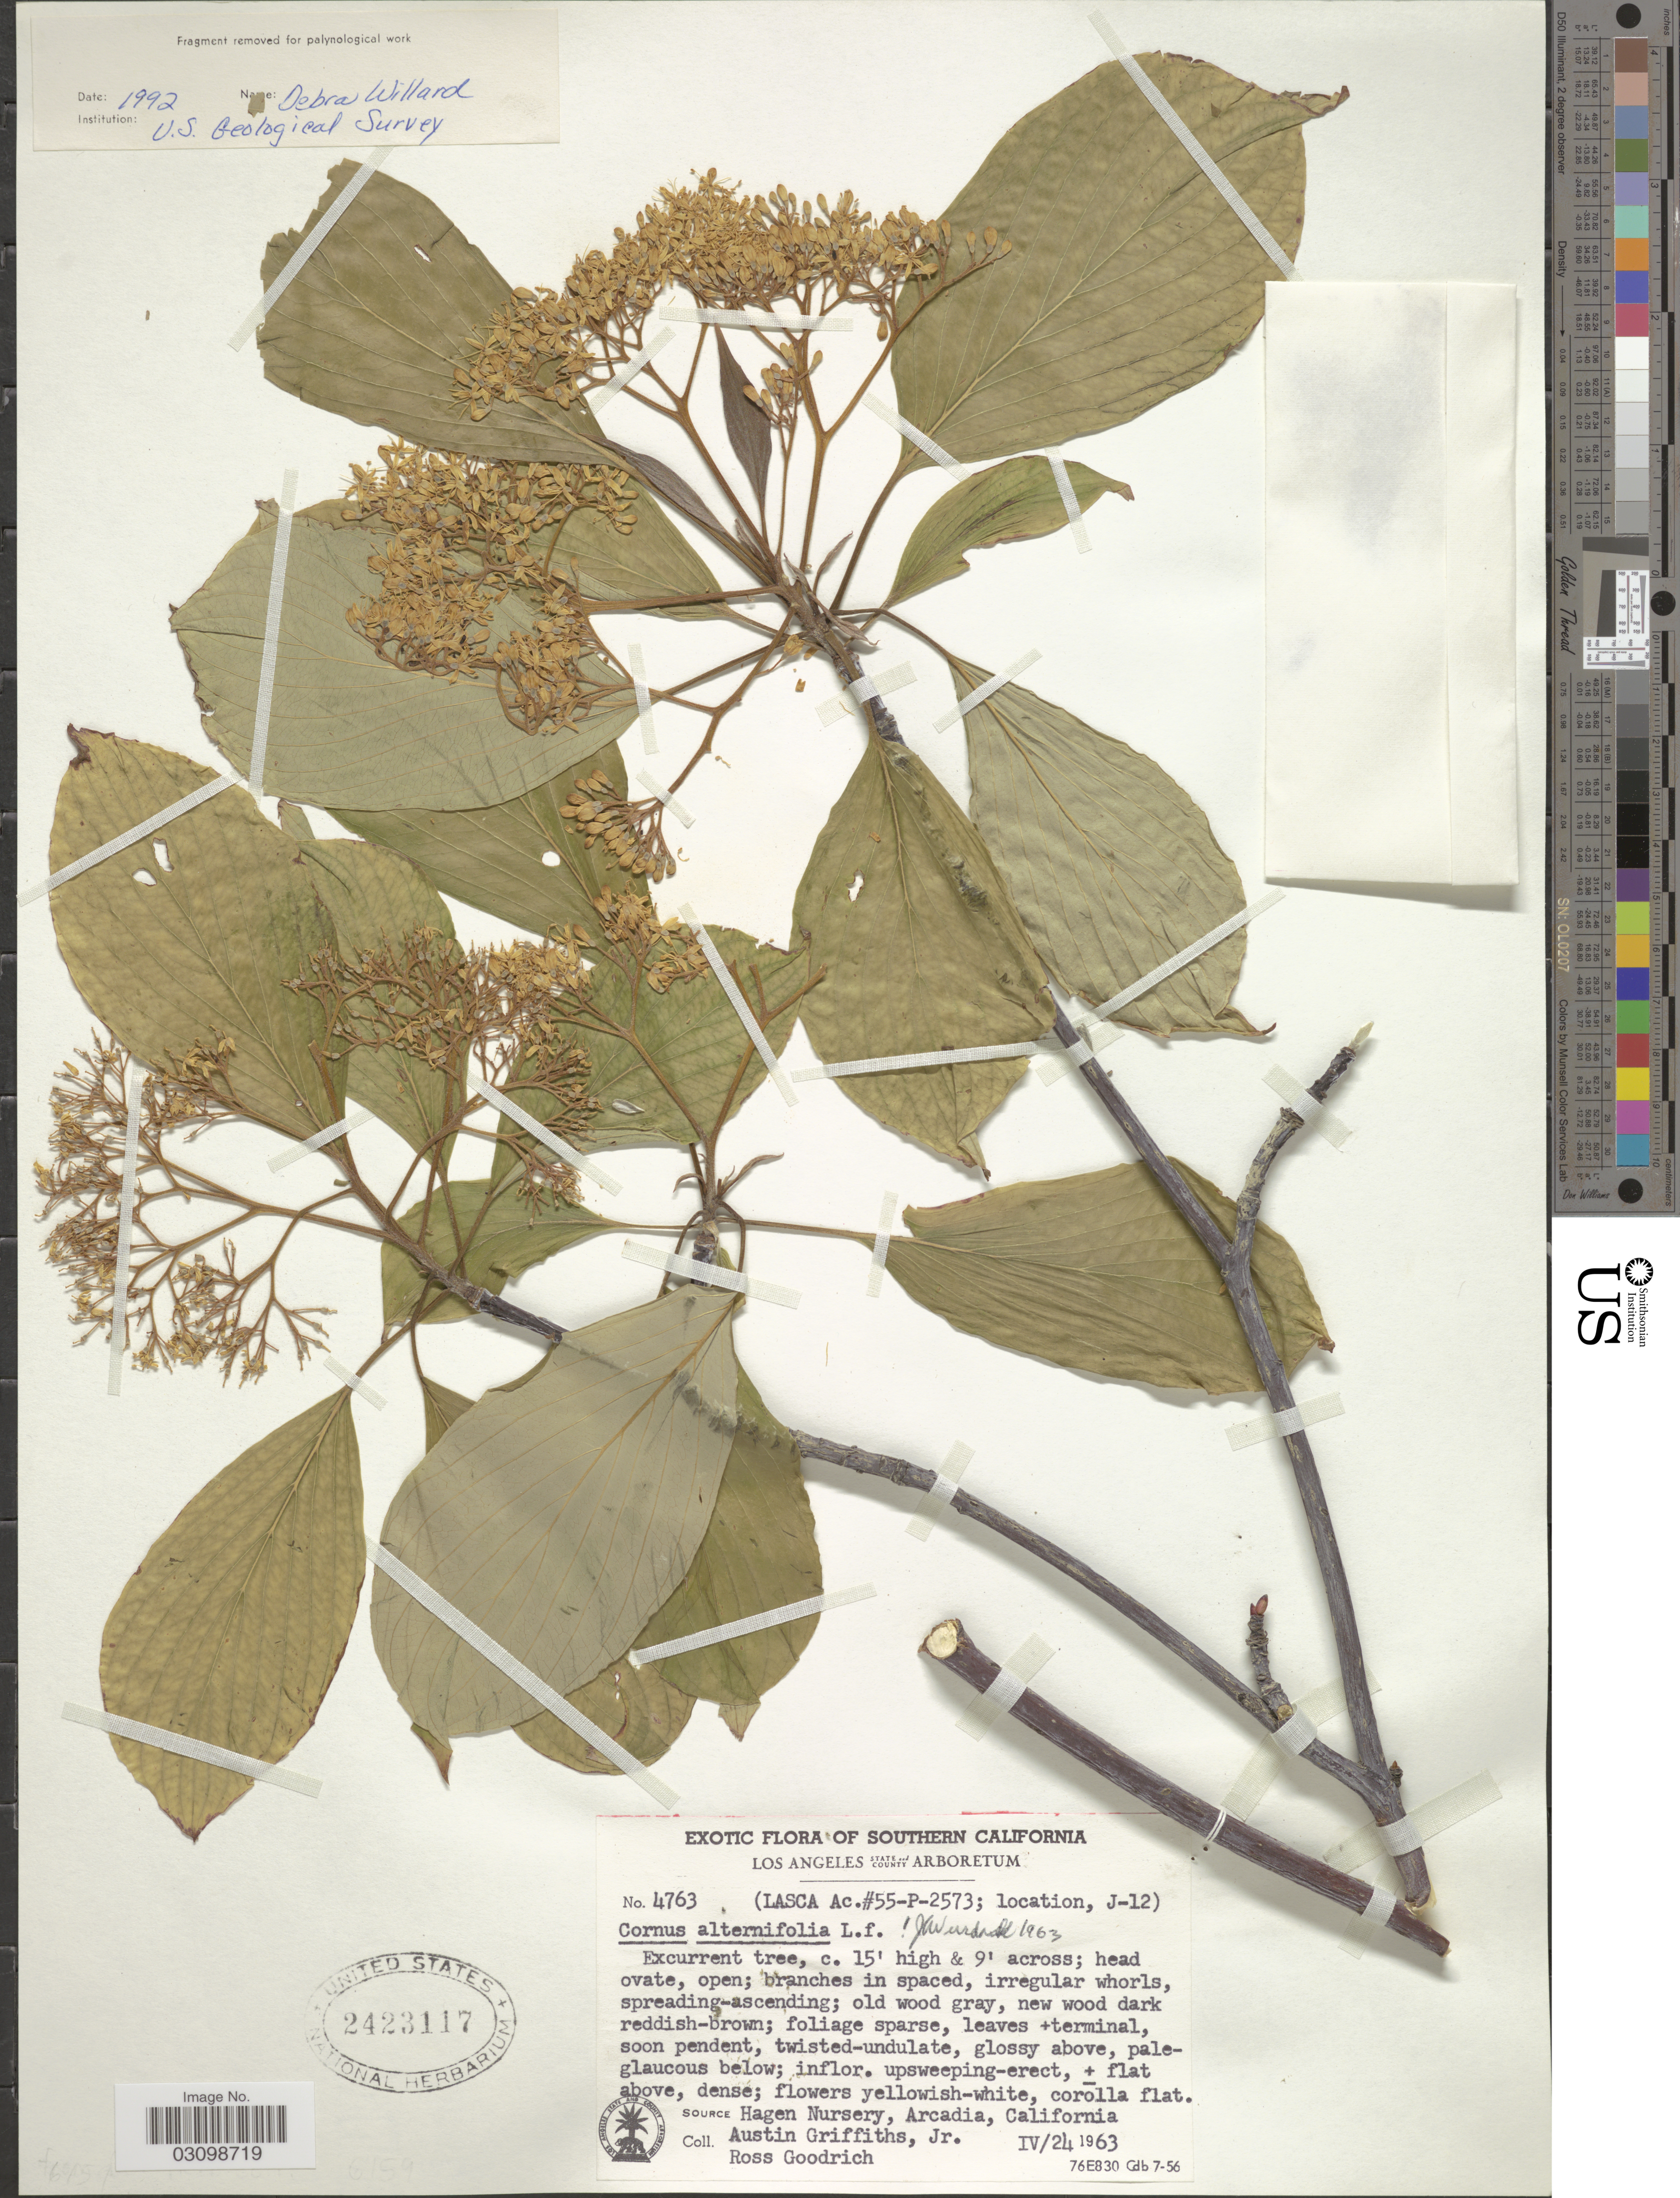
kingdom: Plantae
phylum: Tracheophyta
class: Magnoliopsida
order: Cornales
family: Cornaceae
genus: Cornus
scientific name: Cornus alternifolia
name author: L.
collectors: A. Griffiths & R. Goodrich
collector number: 4763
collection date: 1963-04-24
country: United States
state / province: California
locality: Southern California. Hagen Nursery, Arcadia.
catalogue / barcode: US 2423117